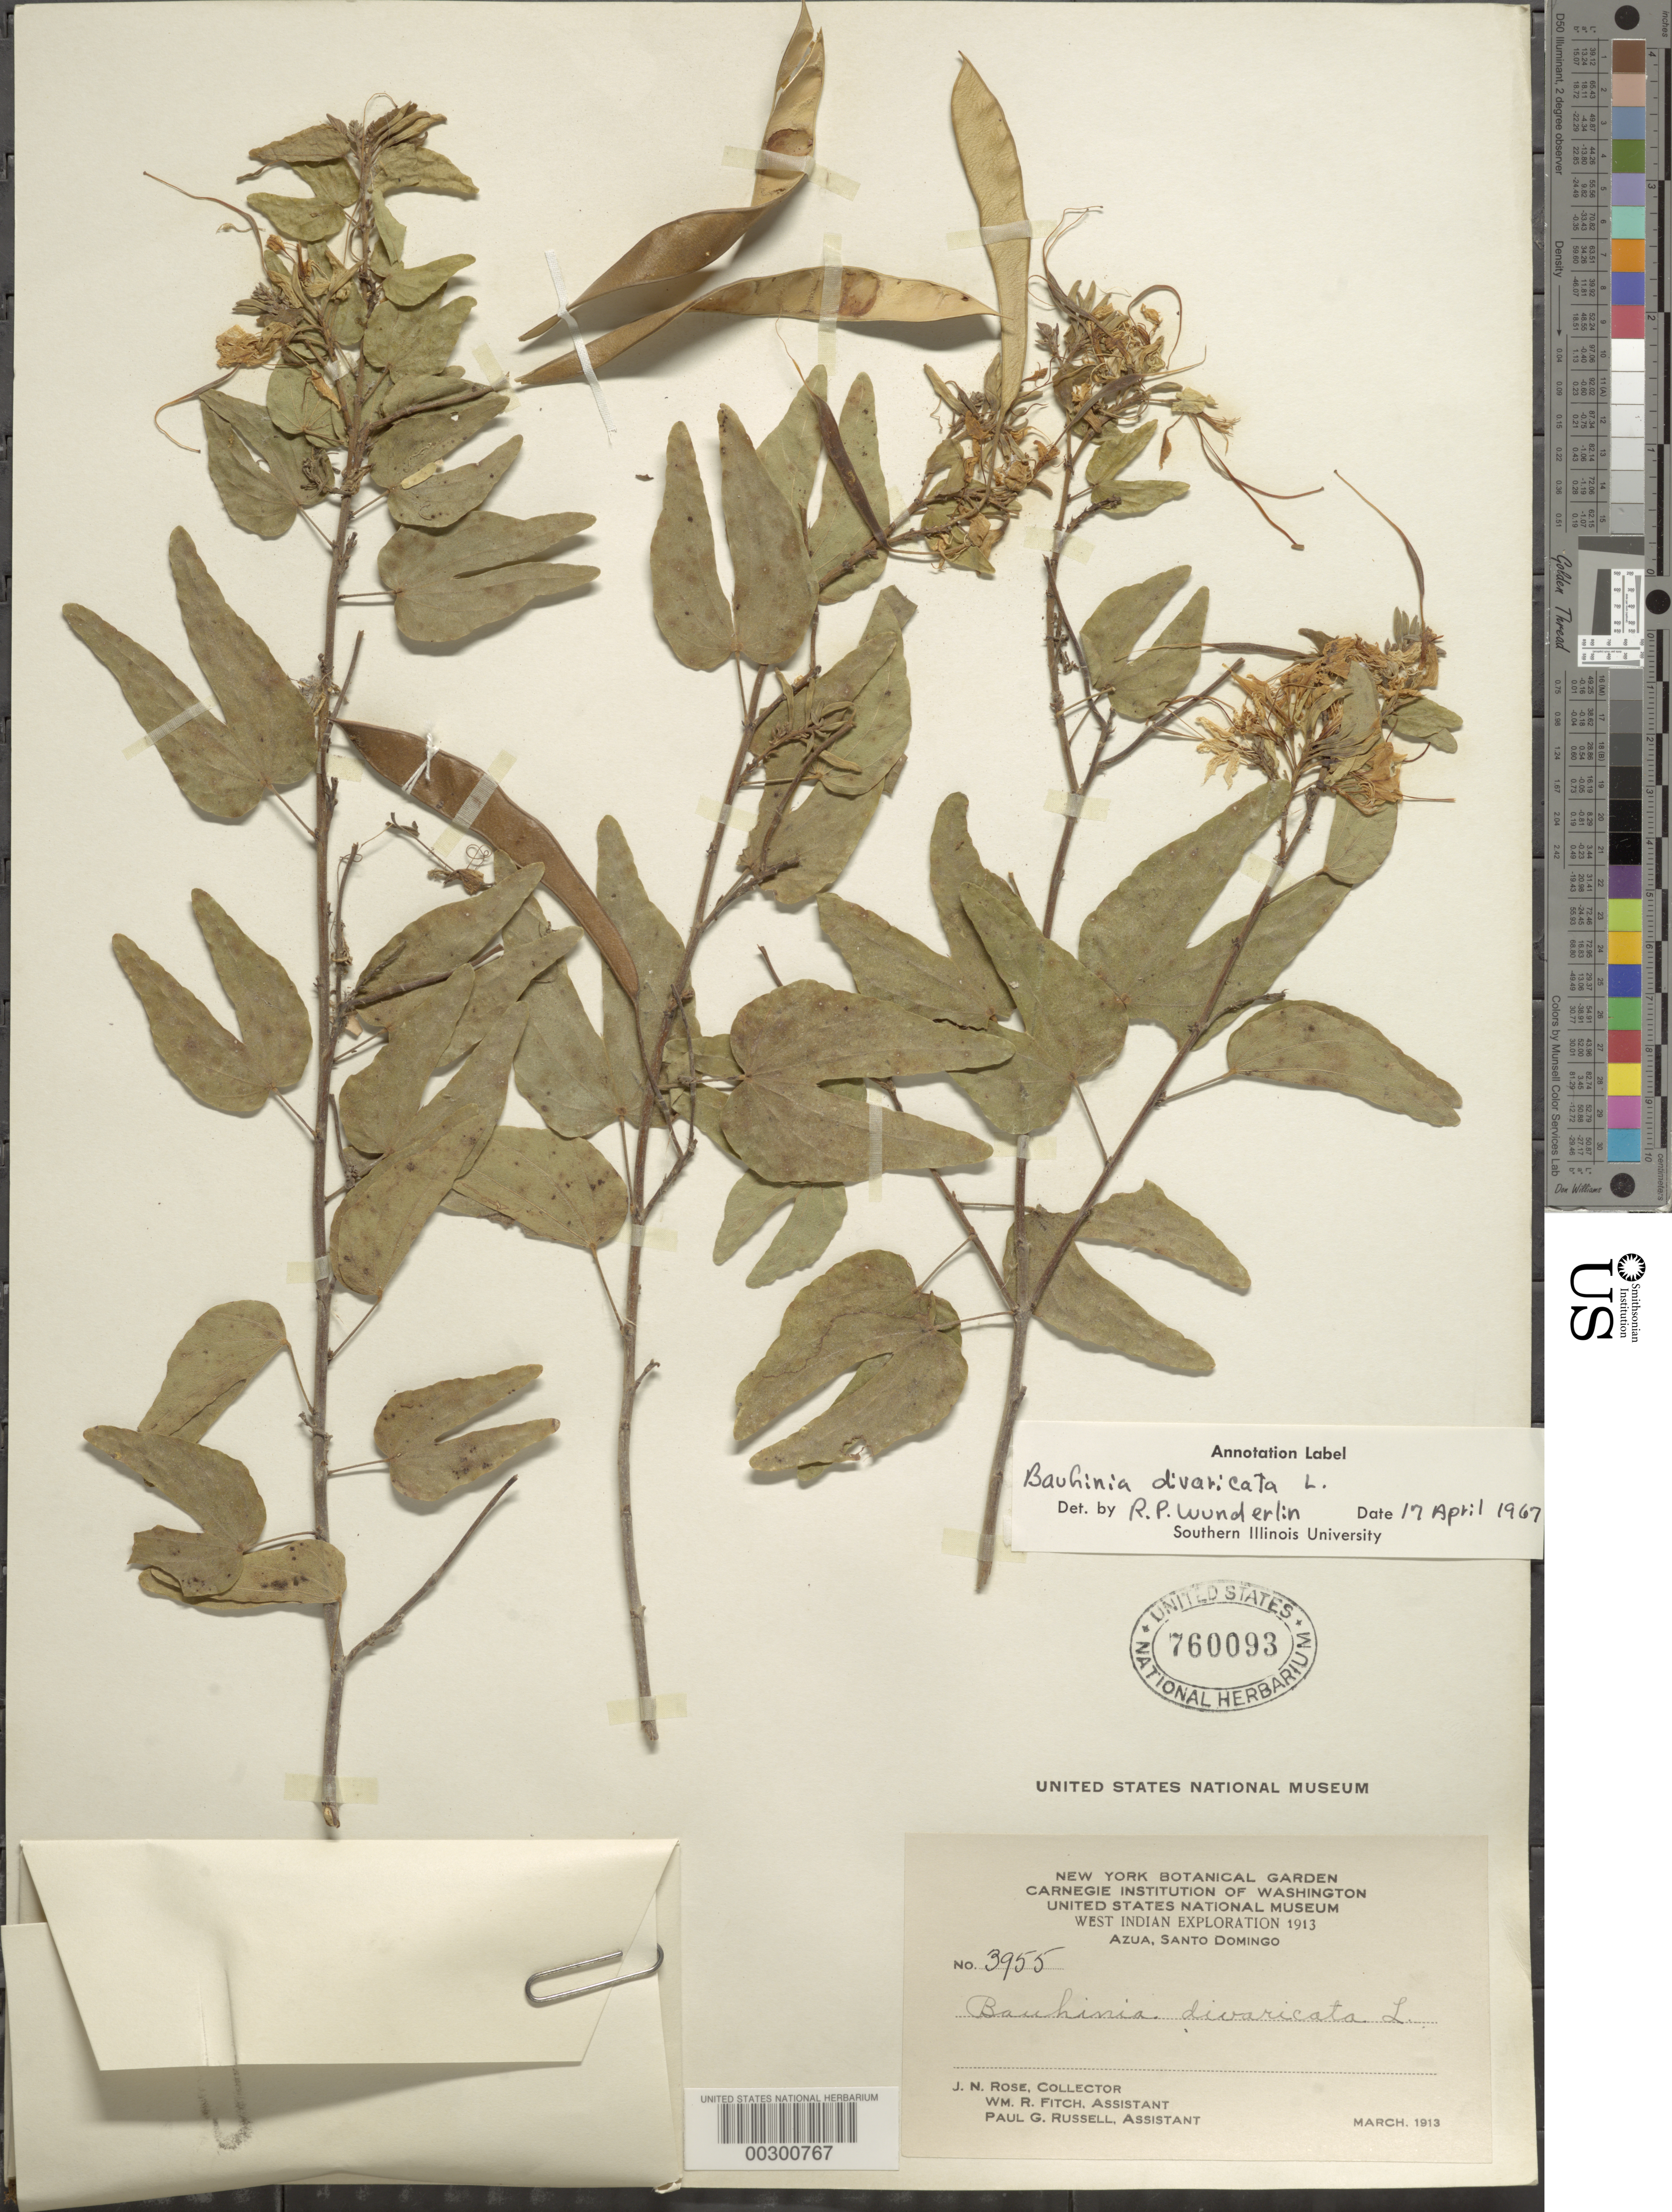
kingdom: Plantae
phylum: Tracheophyta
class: Magnoliopsida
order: Fabales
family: Fabaceae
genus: Bauhinia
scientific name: Bauhinia divaricata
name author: L.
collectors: J. N. Rose, W. R. Fitch & P. G. Russell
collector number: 3955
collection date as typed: Mar 1913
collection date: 1913-03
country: Dominican Republic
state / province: Azua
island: Hispaniola Island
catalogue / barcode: US 760093